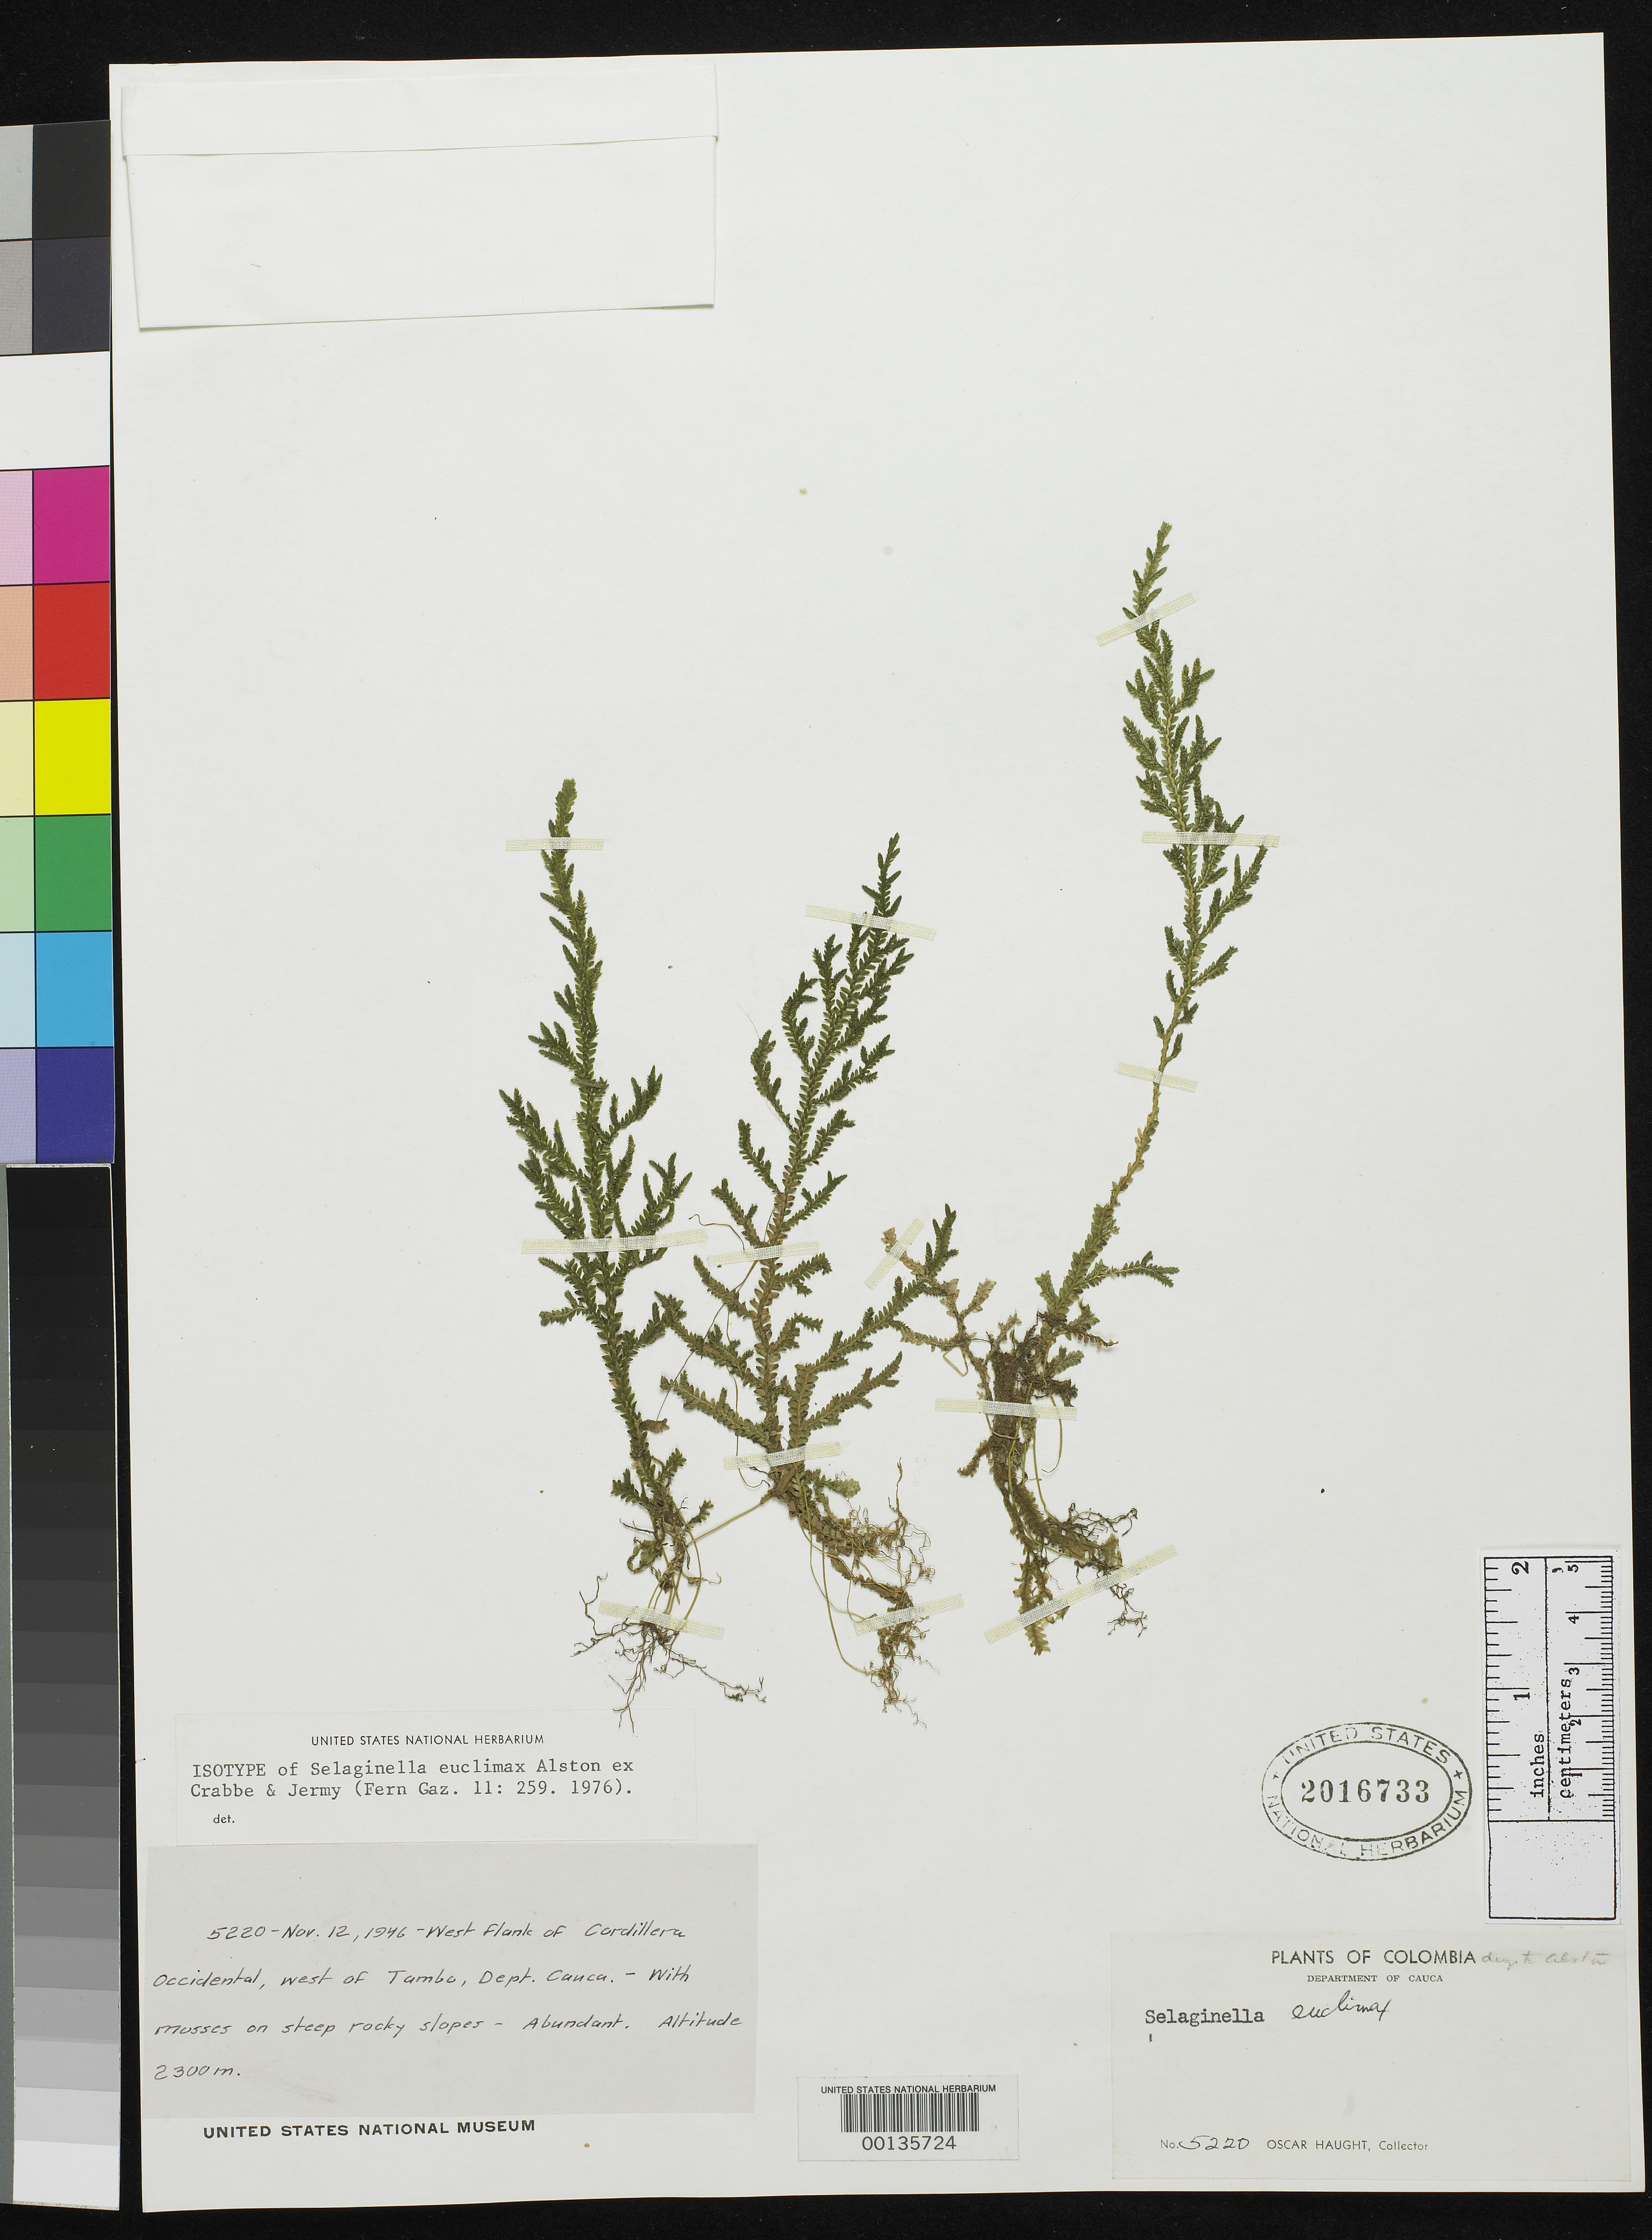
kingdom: Plantae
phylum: Tracheophyta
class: Lycopodiopsida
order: Selaginellales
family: Selaginellaceae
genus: Selaginella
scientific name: Selaginella euclimax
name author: Alston ex Crabbe & Jermy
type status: Isotype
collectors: O. L. Haught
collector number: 5220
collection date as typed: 12 Nov 1946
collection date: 1946-11-12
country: Colombia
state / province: Cauca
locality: W flank of the Cordillera Occidental, W of Tambo.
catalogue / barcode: US 2016733